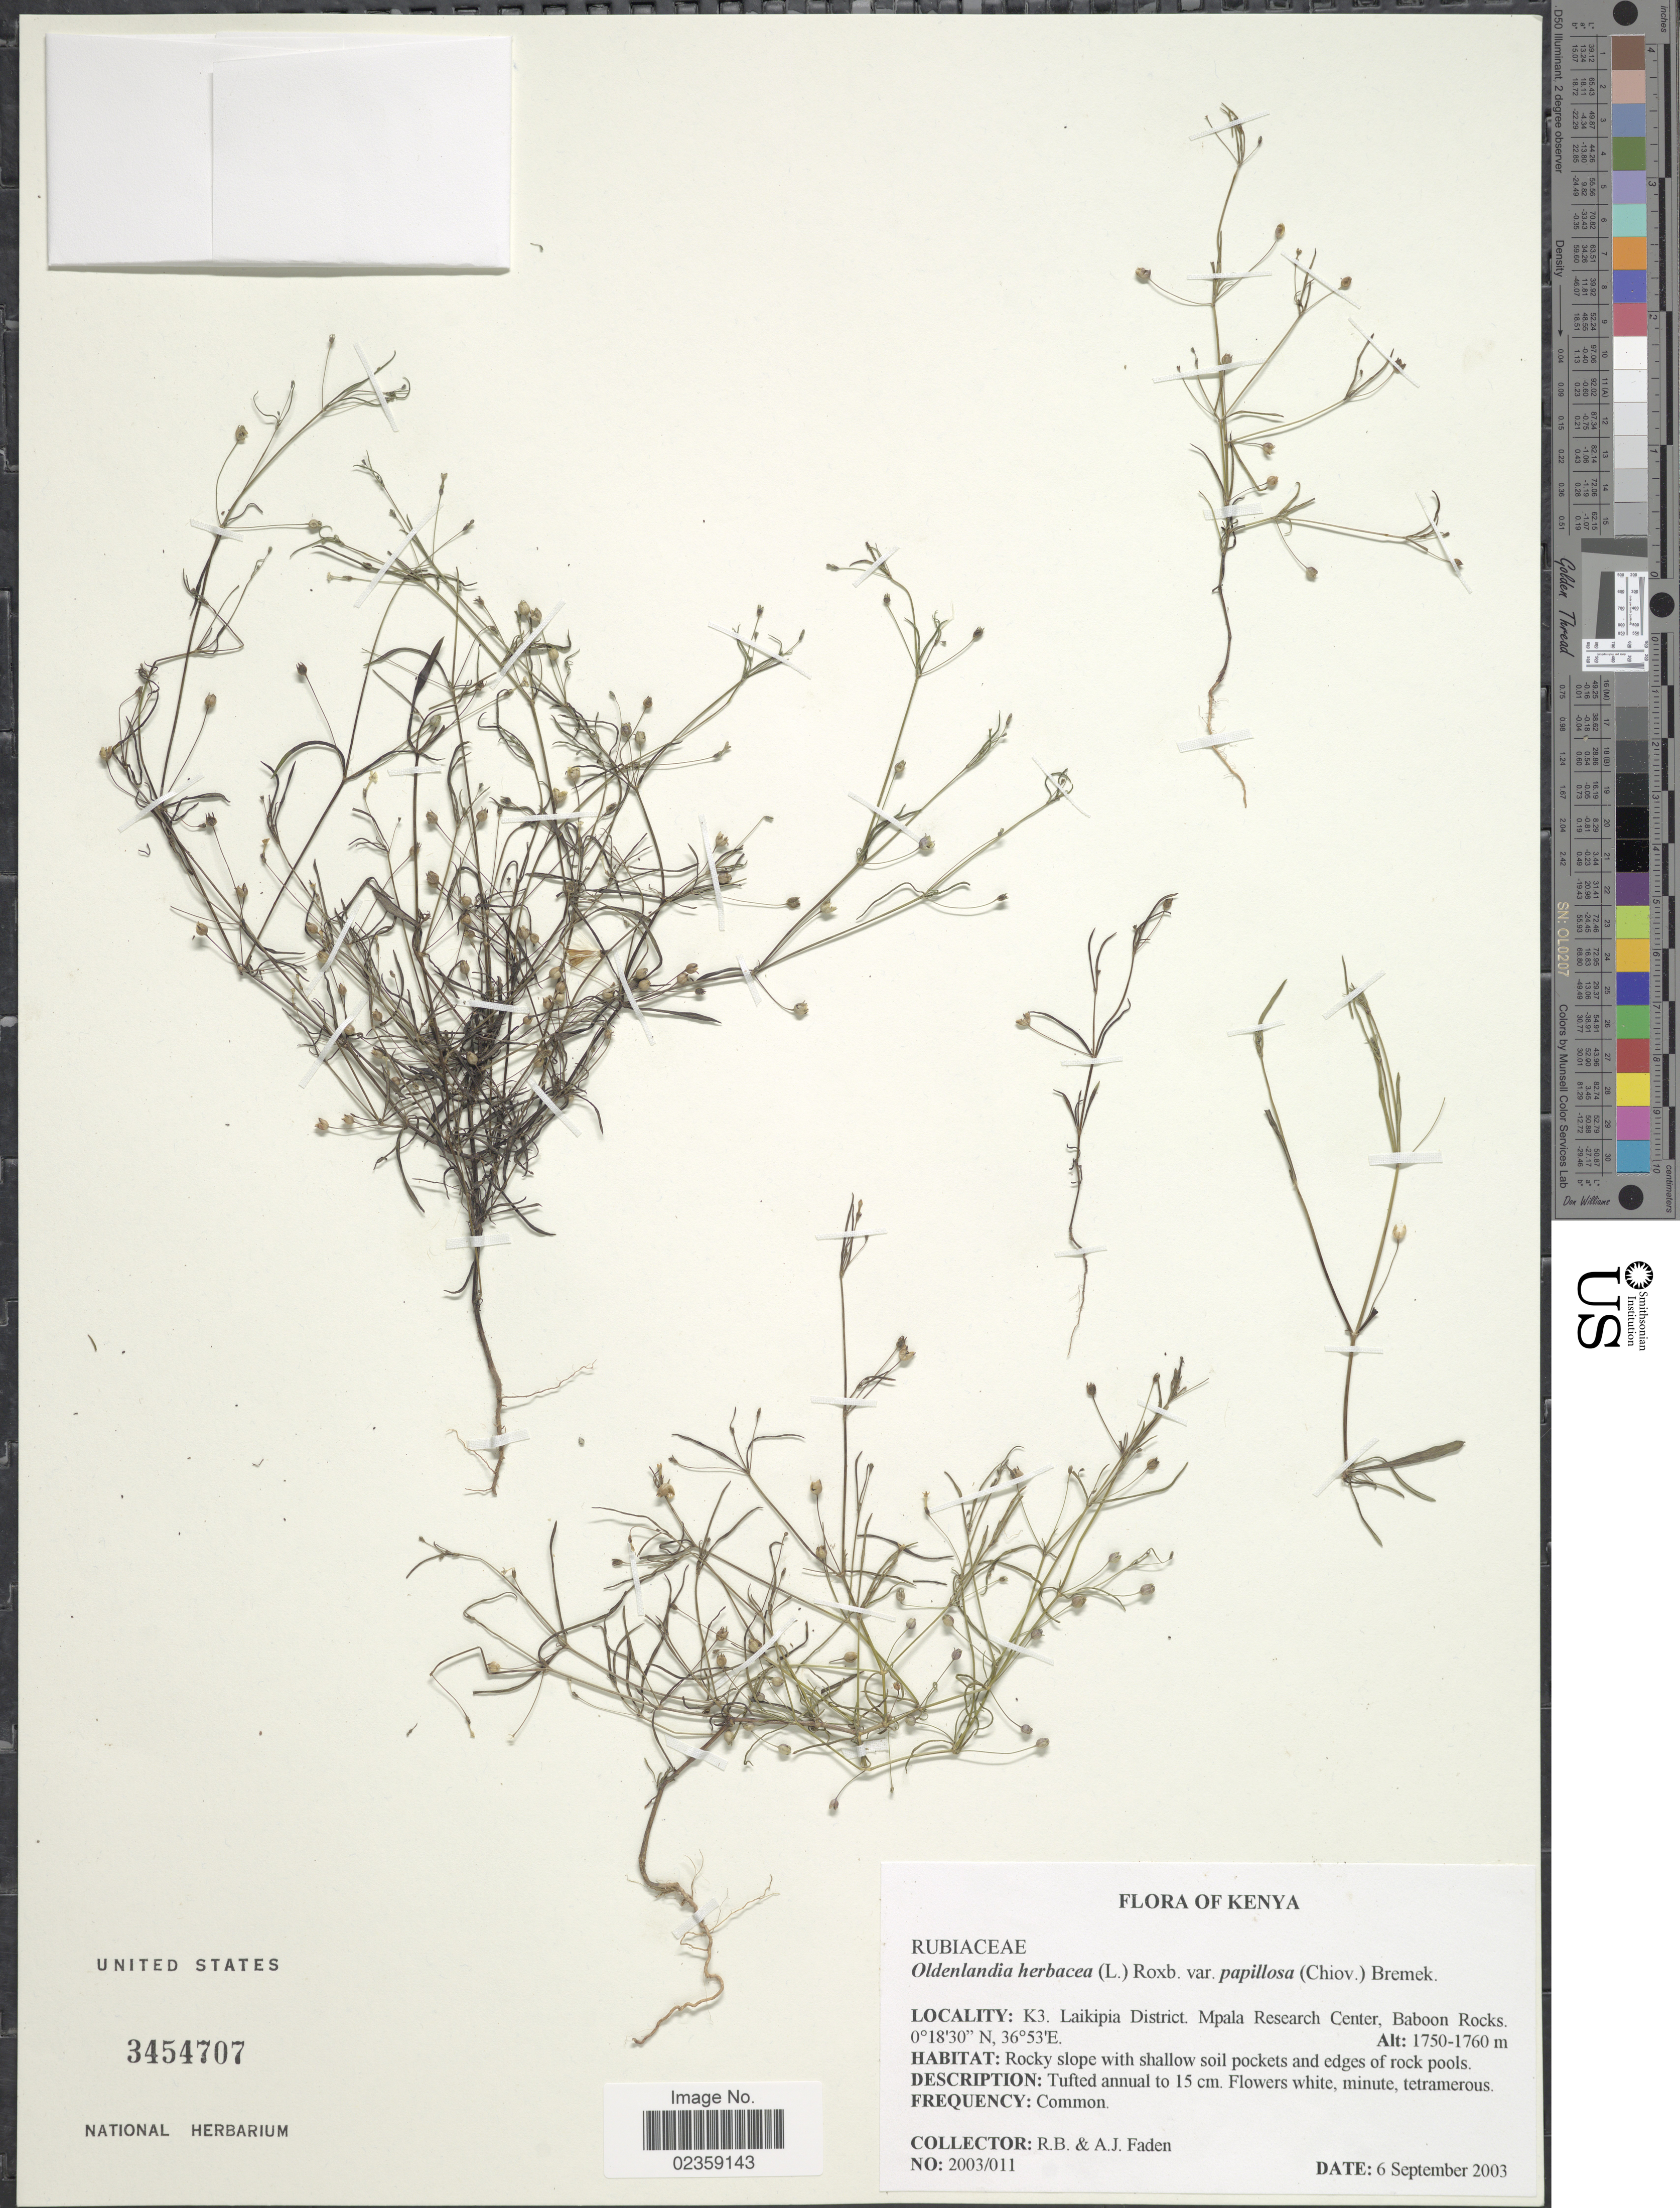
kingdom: Plantae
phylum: Tracheophyta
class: Magnoliopsida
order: Gentianales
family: Rubiaceae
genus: Oldenlandia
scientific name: Oldenlandia herbacea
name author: (L.) Roxb.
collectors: R. B. Faden & A. J. Faden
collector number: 2003/011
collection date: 2003-09-06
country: Kenya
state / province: Laikipia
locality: K3. Laikipia District. Mpala Research Center, Baboon Rocks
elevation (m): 1750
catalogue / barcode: US 3454707